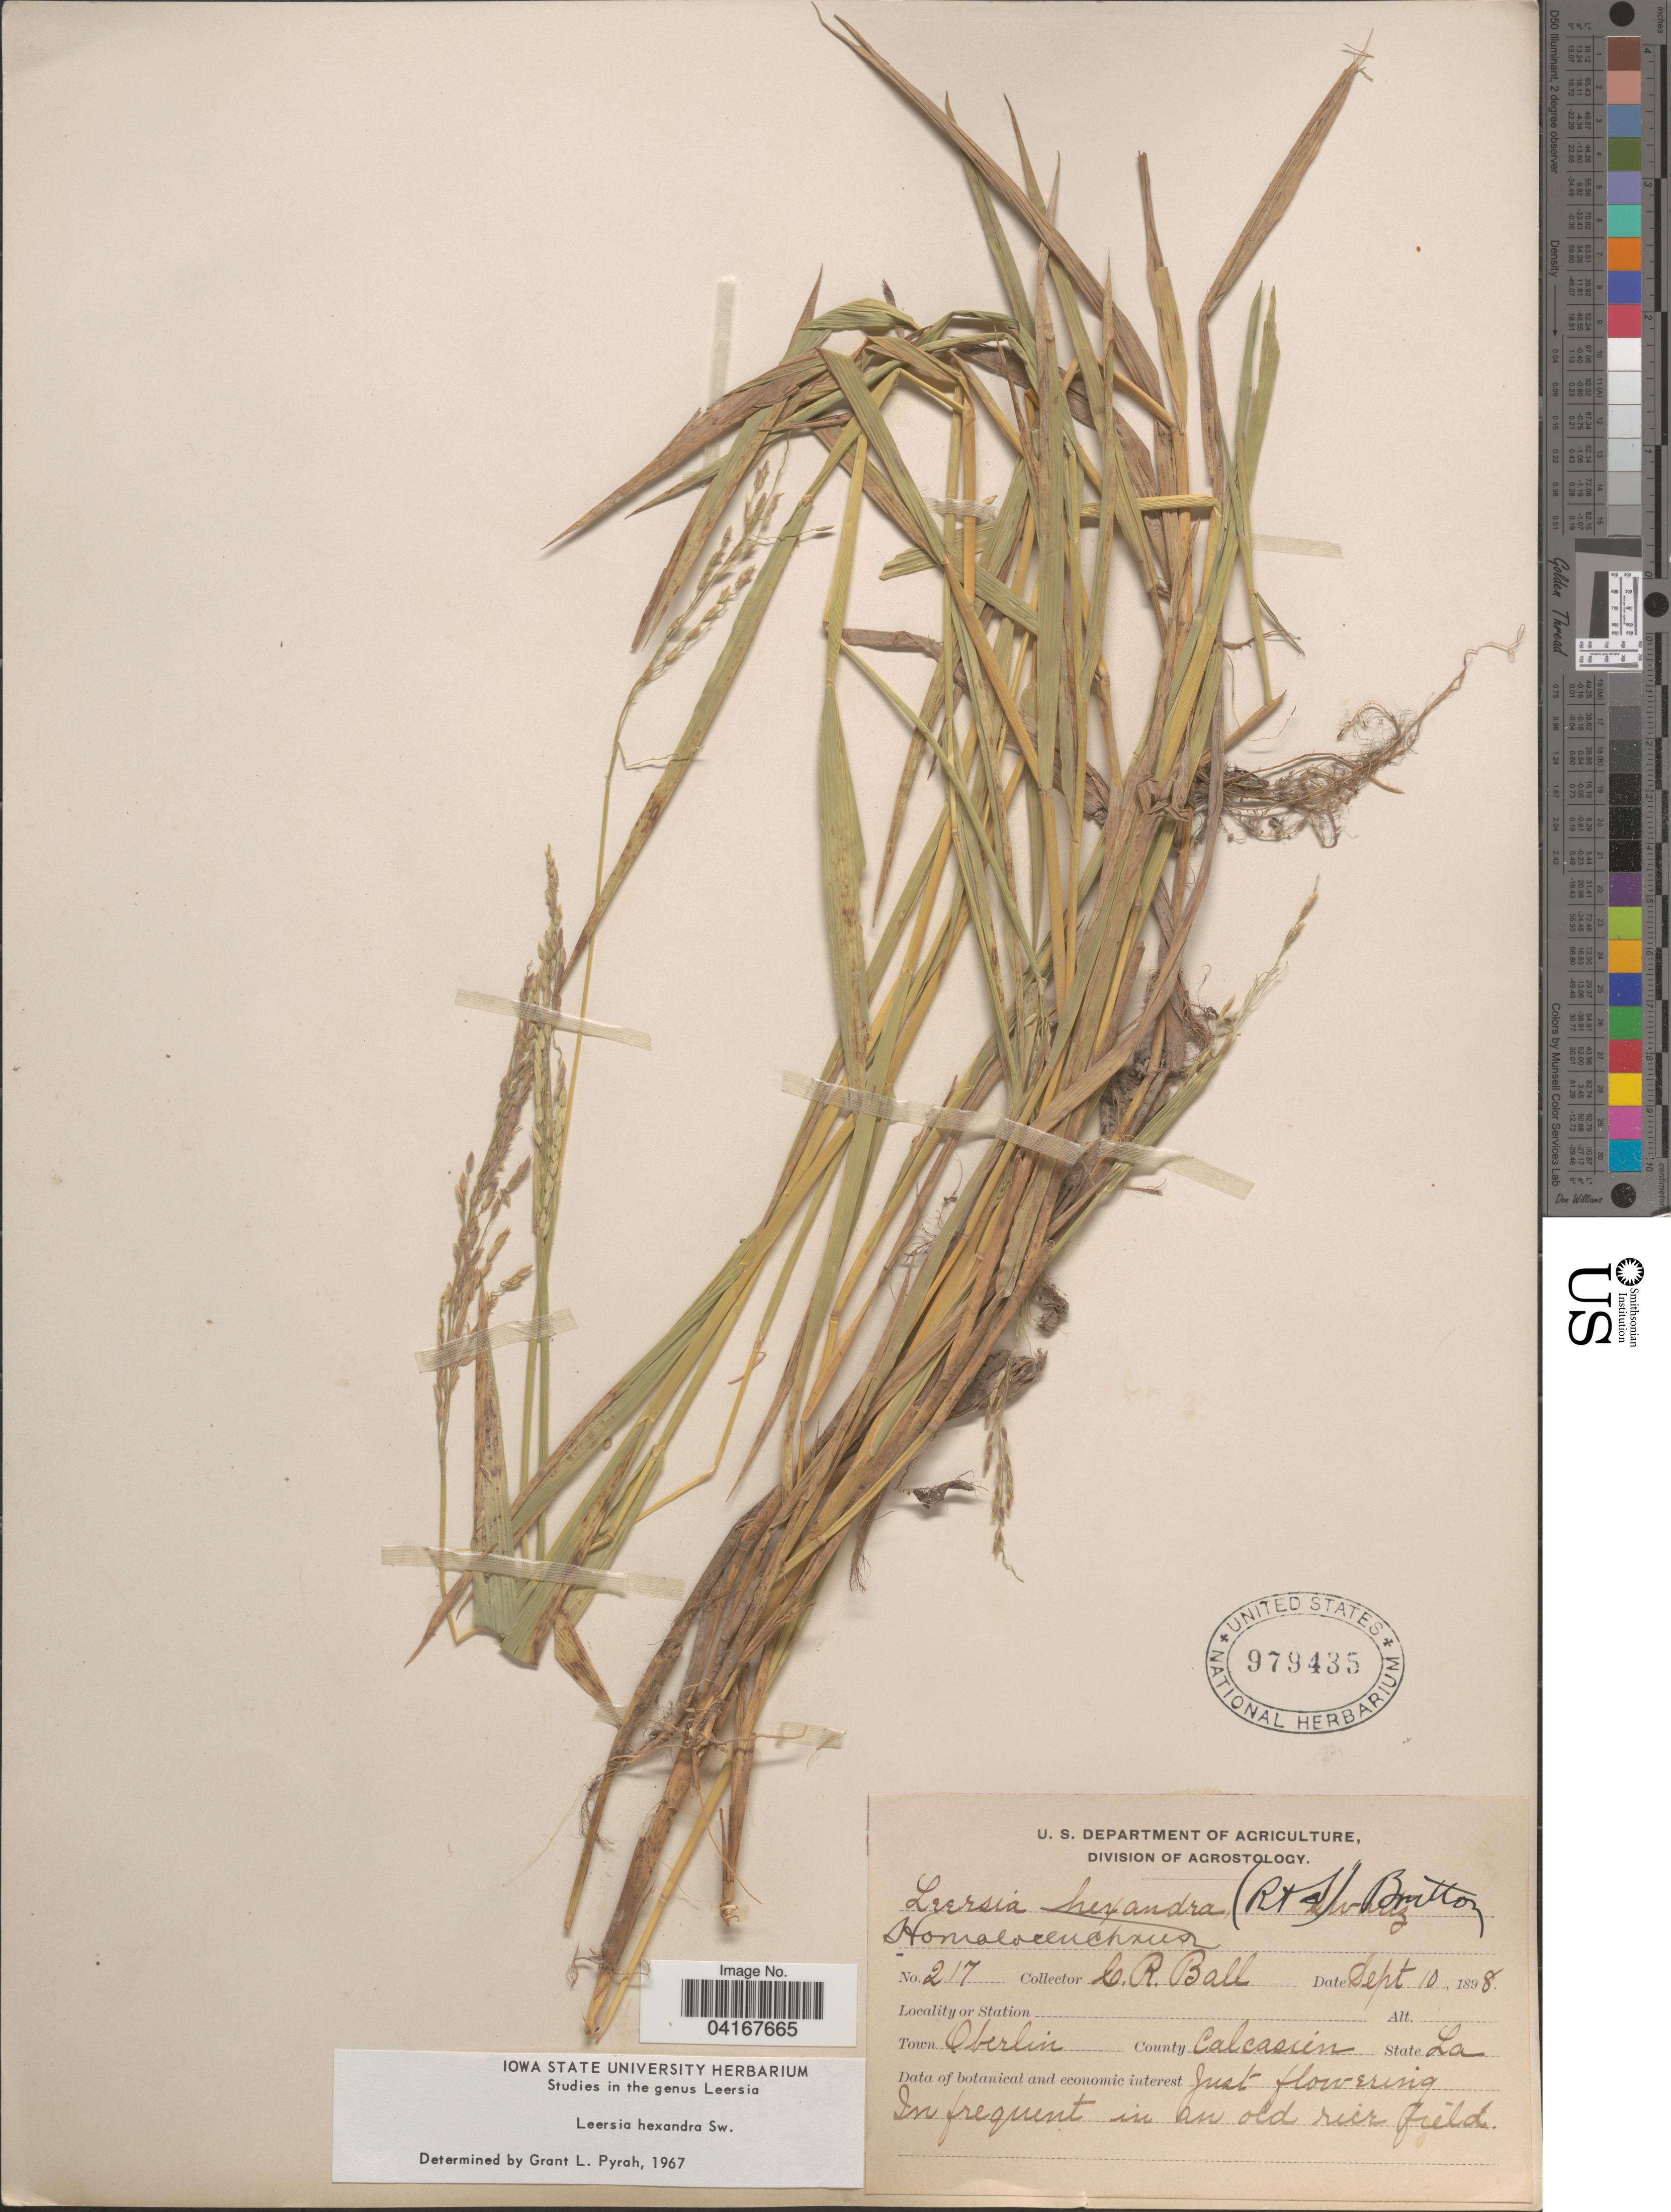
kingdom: Plantae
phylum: Tracheophyta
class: Liliopsida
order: Poales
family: Poaceae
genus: Leersia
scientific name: Leersia hexandra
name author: Sw.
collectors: C. R. Ball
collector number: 217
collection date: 1898-09-10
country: United States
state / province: Louisiana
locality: Town Oberlin. County Calcasien.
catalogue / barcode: US 979435